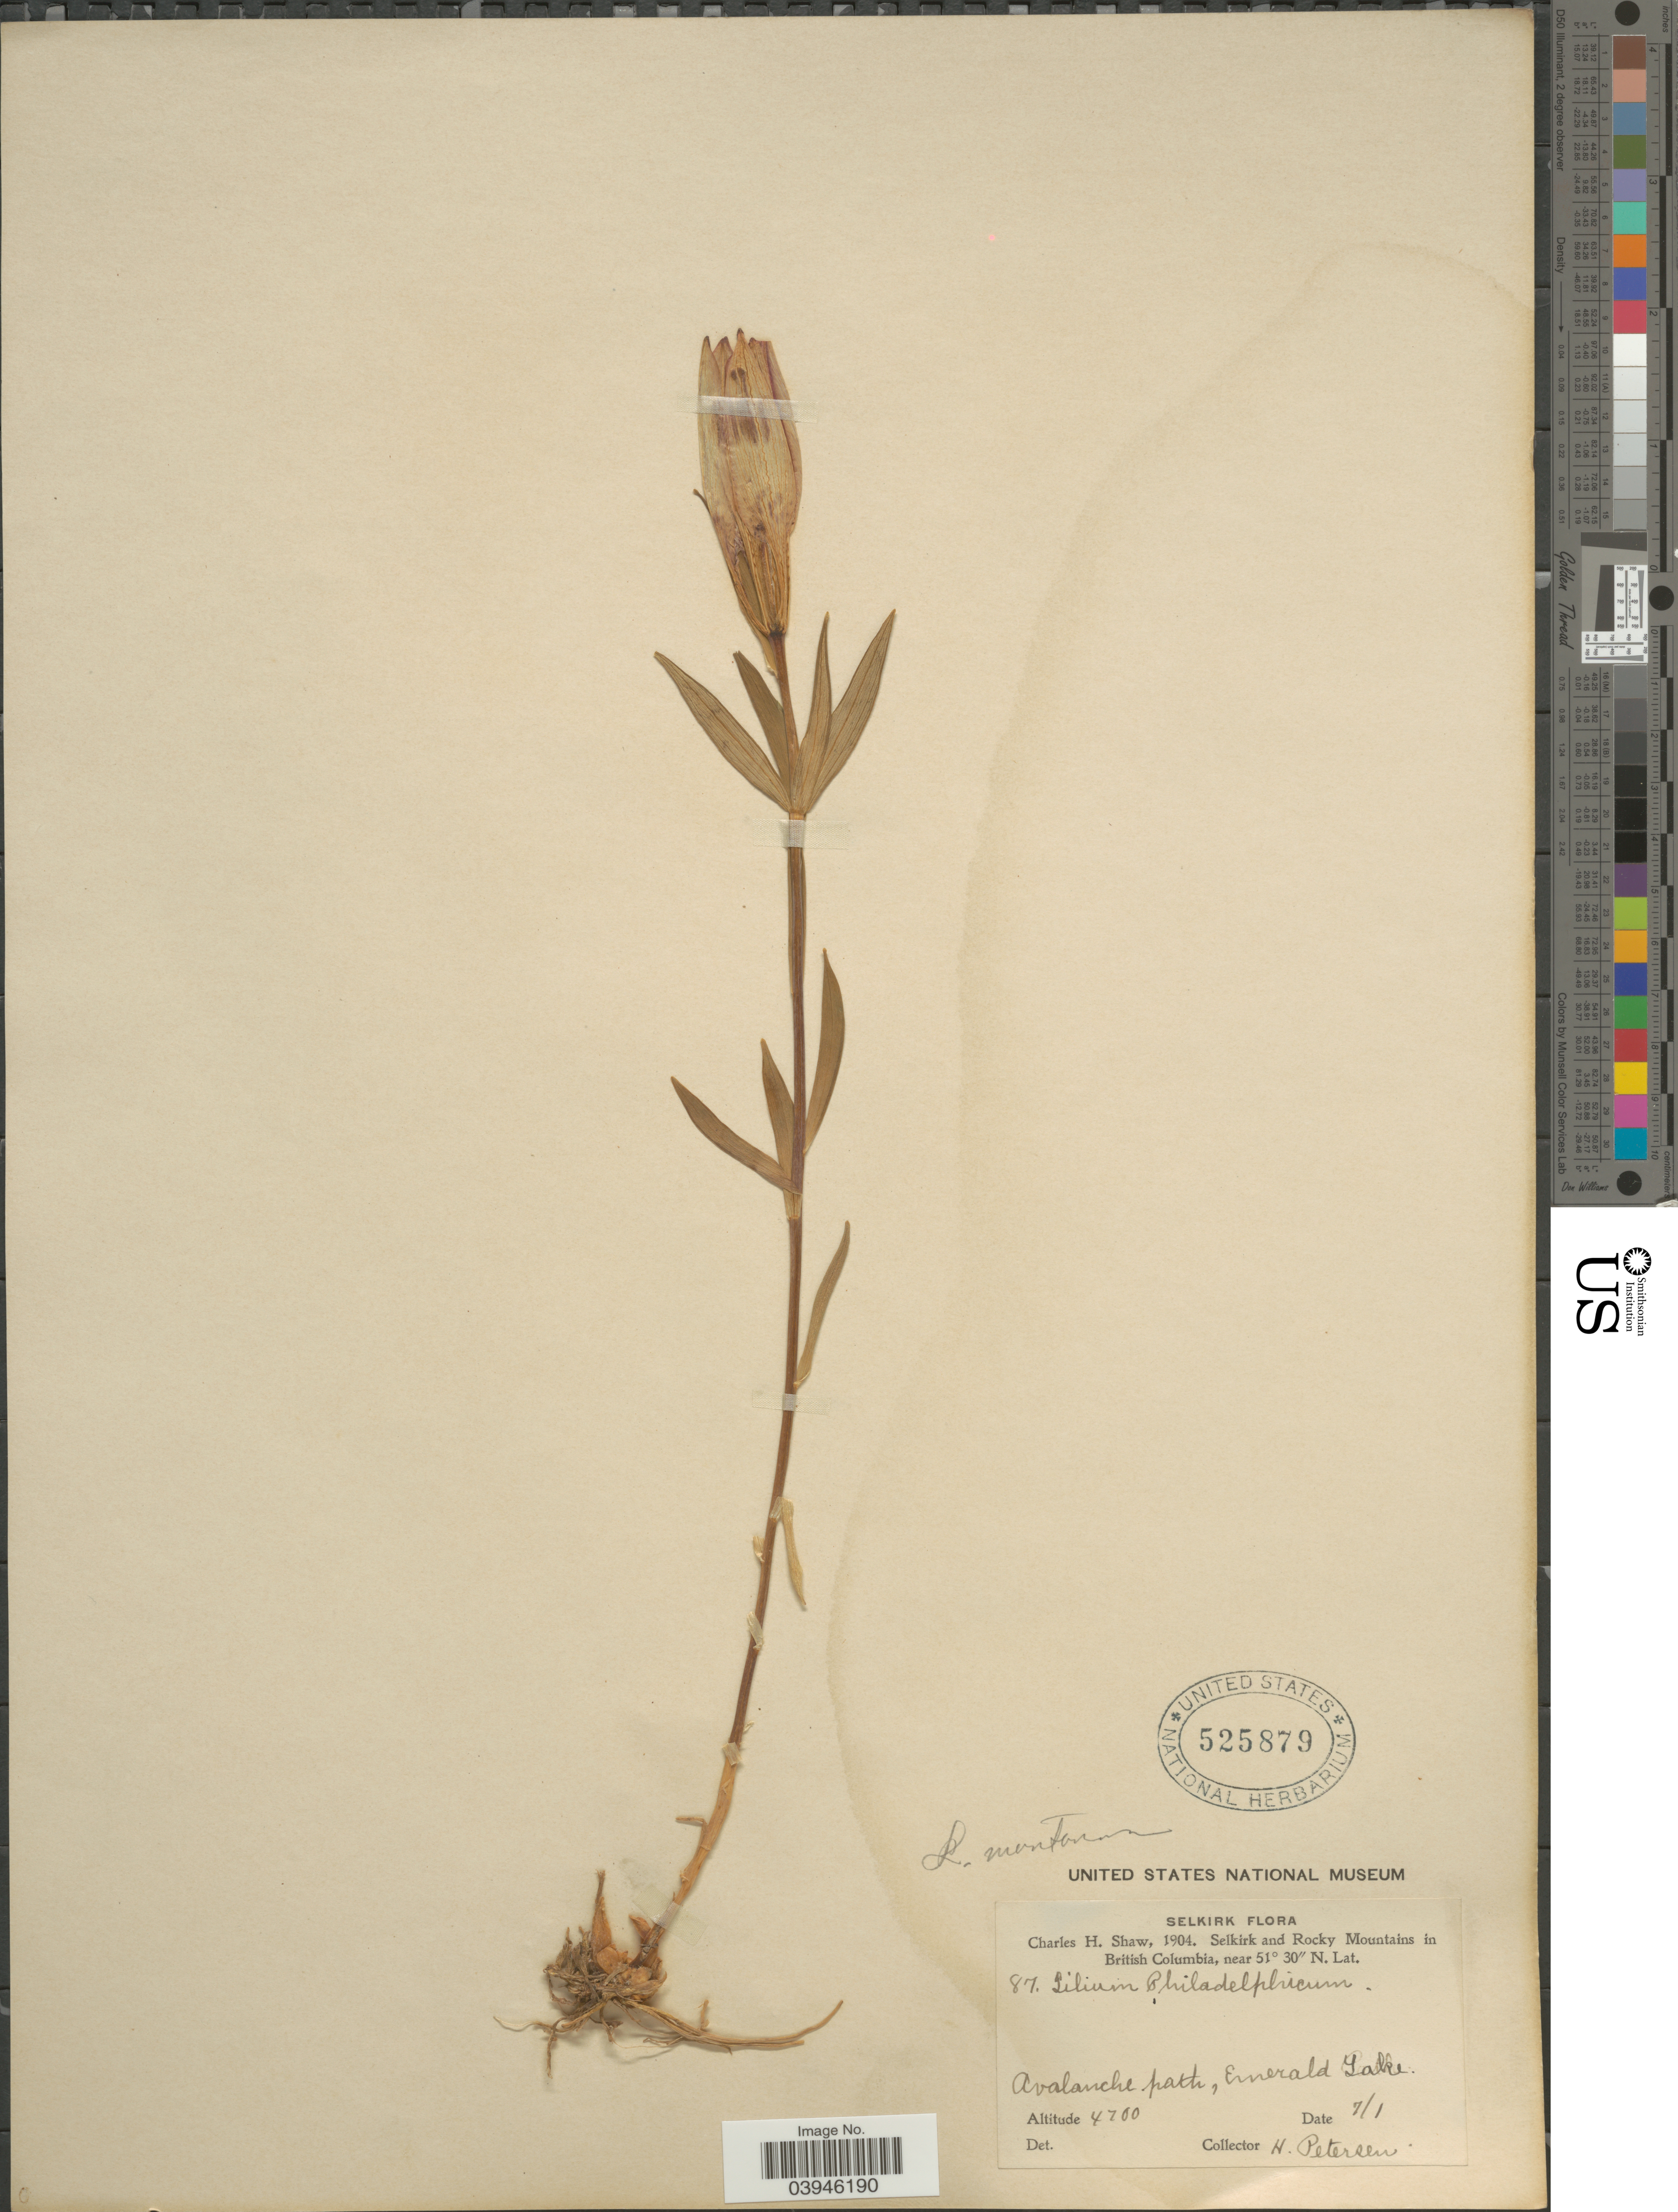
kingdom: Plantae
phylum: Tracheophyta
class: Liliopsida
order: Liliales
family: Liliaceae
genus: Lilium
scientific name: Lilium philadelphicum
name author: L.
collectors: H. Petersen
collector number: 87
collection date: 1904-01-07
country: Canada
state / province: British Columbia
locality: Selkirk and Rocky Mountains in British Columbia. Avalanche path, Emerald lake.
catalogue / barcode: US 525879